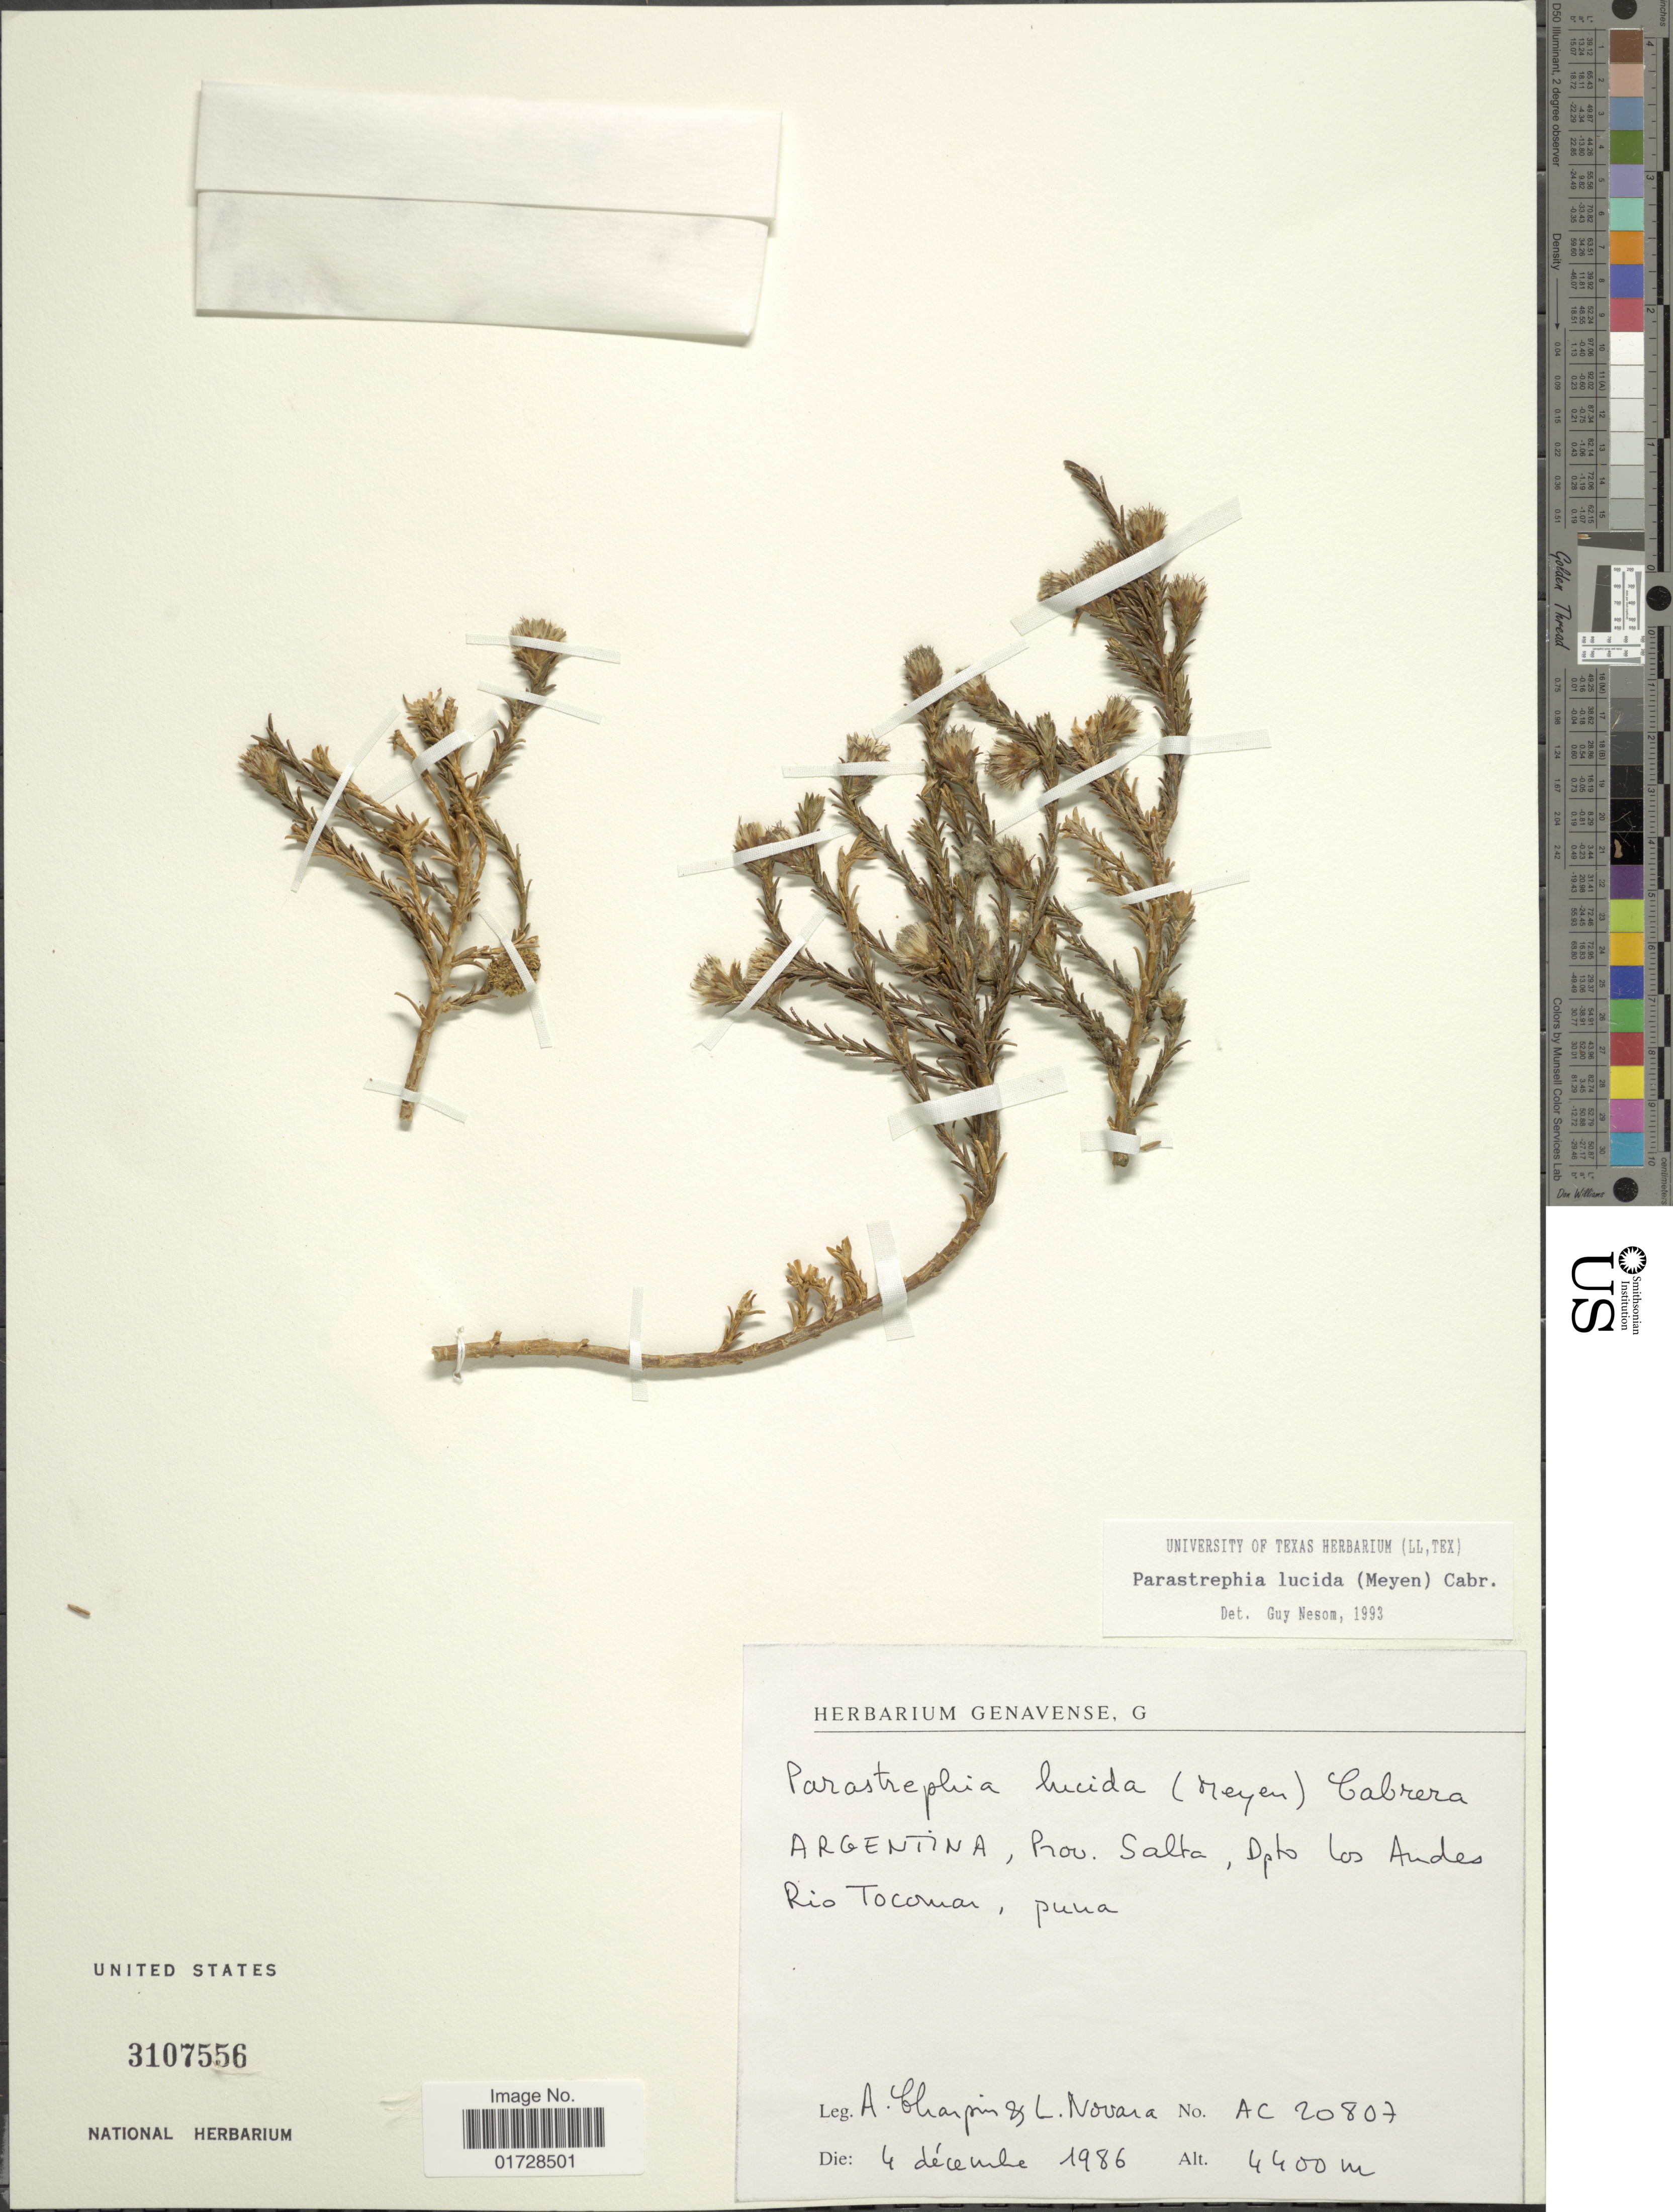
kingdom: Plantae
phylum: Tracheophyta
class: Magnoliopsida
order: Asterales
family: Asteraceae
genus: Parastrephia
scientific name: Parastrephia lucida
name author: (Meyen) Cabrera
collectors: A. Charpin & L. Novara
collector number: AC20807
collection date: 1986-12-04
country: Argentina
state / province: Salta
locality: Dpto Los Andes, Rio Tocoman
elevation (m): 4400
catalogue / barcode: US 3107556